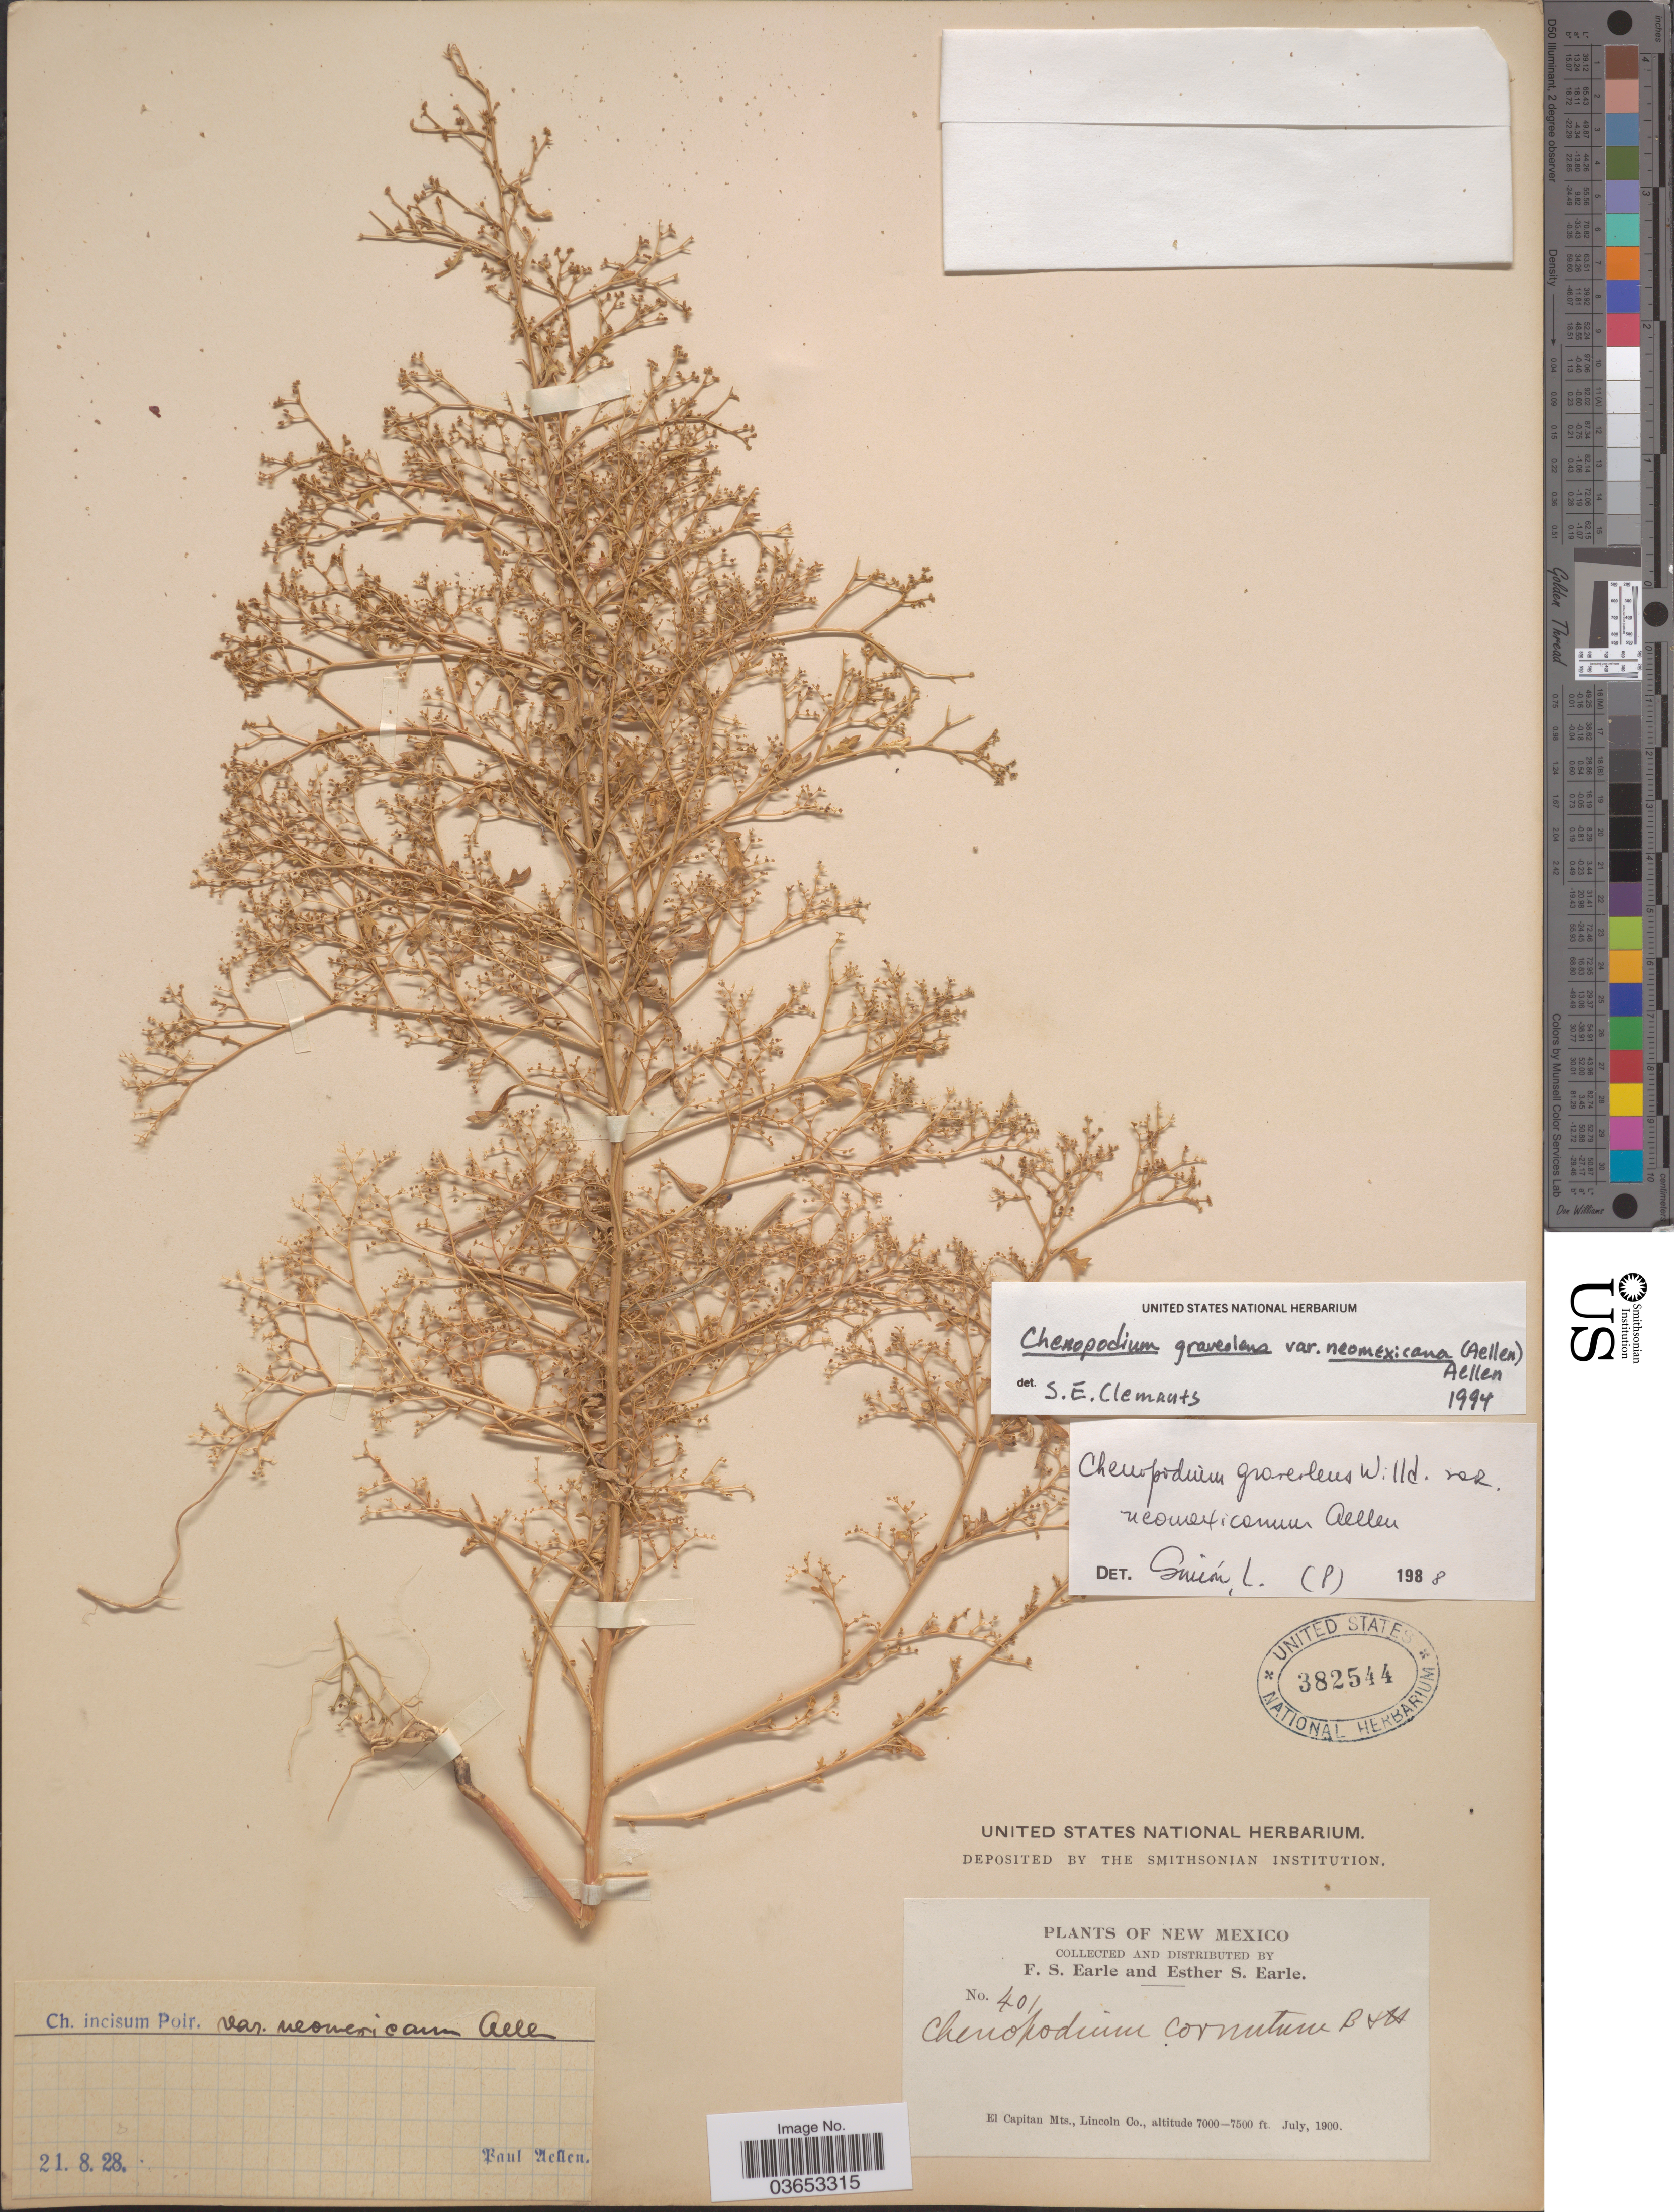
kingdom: Plantae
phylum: Tracheophyta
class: Magnoliopsida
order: Caryophyllales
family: Amaranthaceae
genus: Chenopodium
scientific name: Chenopodium graveolens var. neomexicanum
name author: (Aellen) Aellen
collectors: F. S. Earle & E. S. Earle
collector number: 401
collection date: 1900-07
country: United States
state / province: New Mexico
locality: El Capitan Mts., Lincoln Co.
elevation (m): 2134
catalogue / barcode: US 382544